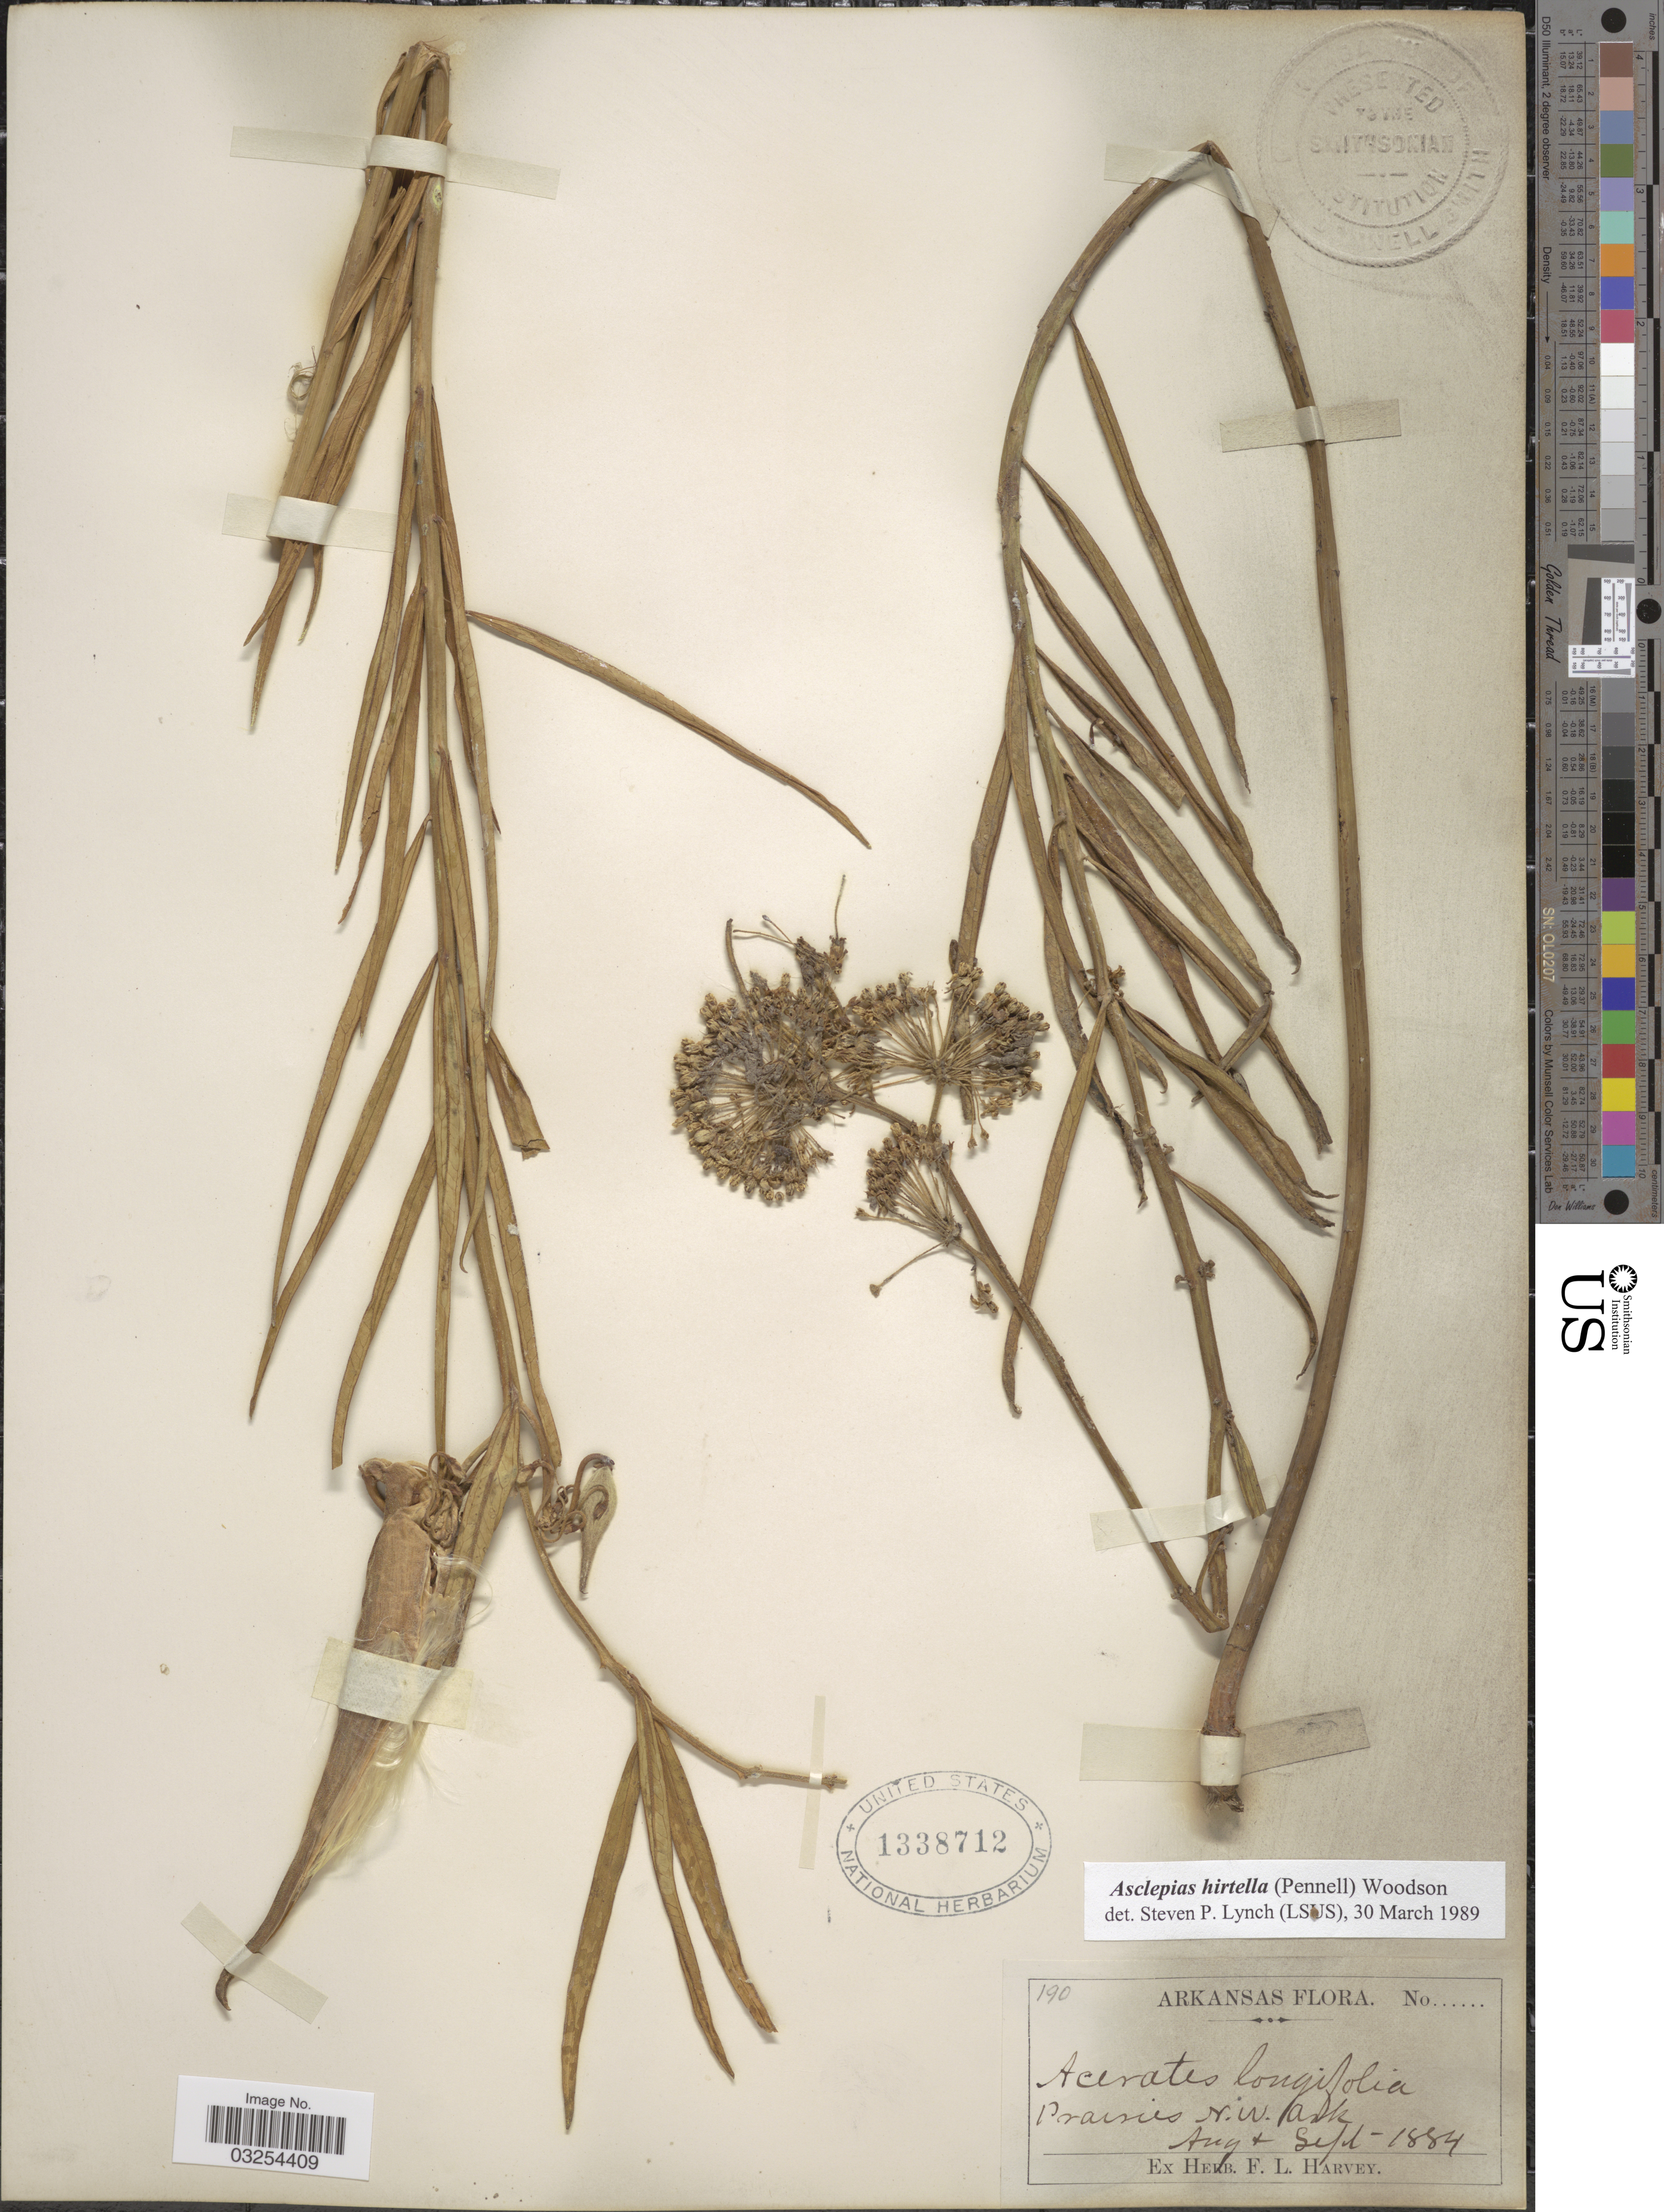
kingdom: Plantae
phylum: Tracheophyta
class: Magnoliopsida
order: Gentianales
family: Apocynaceae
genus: Asclepias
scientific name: Asclepias hirtella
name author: (Pennell) Woodson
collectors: ex herb. F. L. Harvey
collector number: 190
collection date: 1884-08/1884-09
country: United States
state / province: Arkansas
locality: Prairies N.W. Ark.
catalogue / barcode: US 1338712